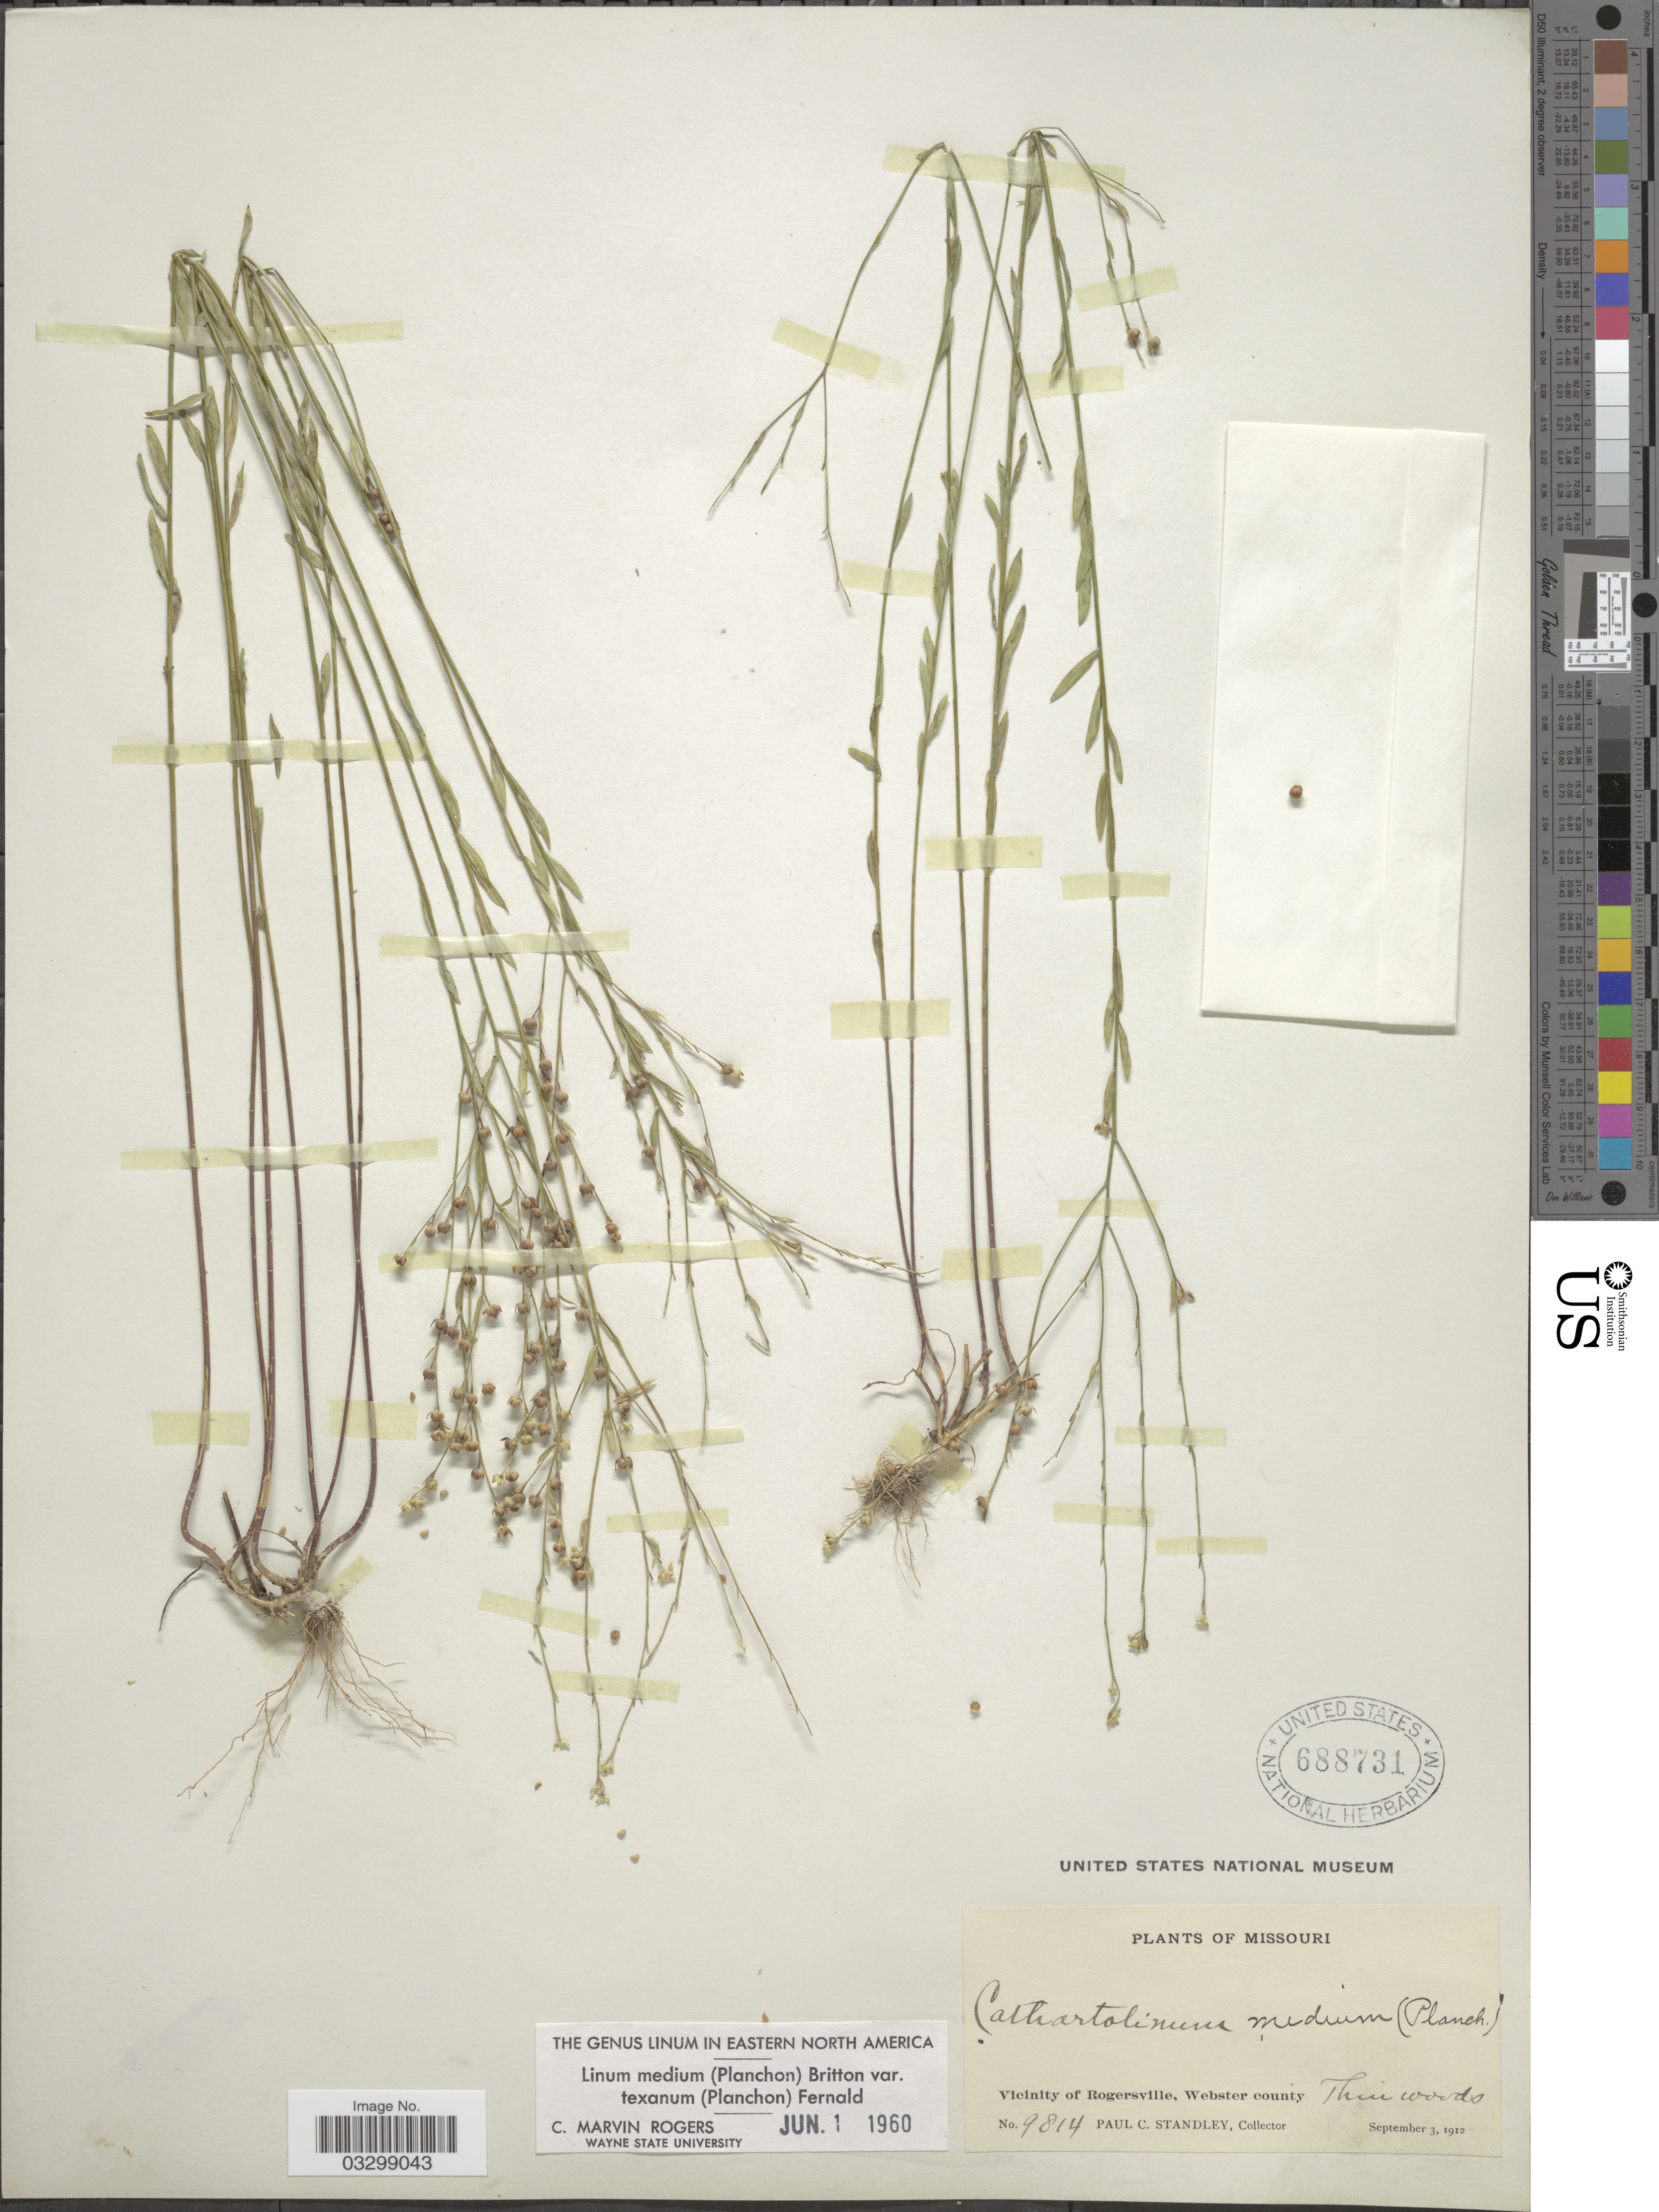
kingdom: Plantae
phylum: Tracheophyta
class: Magnoliopsida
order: Malpighiales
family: Linaceae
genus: Linum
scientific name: Linum medium var. texanum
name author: (Planch.) Fernald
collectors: P. C. Standley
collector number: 9814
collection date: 1912-09-03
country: United States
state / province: Missouri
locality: Vicinity of Rogersville, Webster county.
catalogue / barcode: US 688731